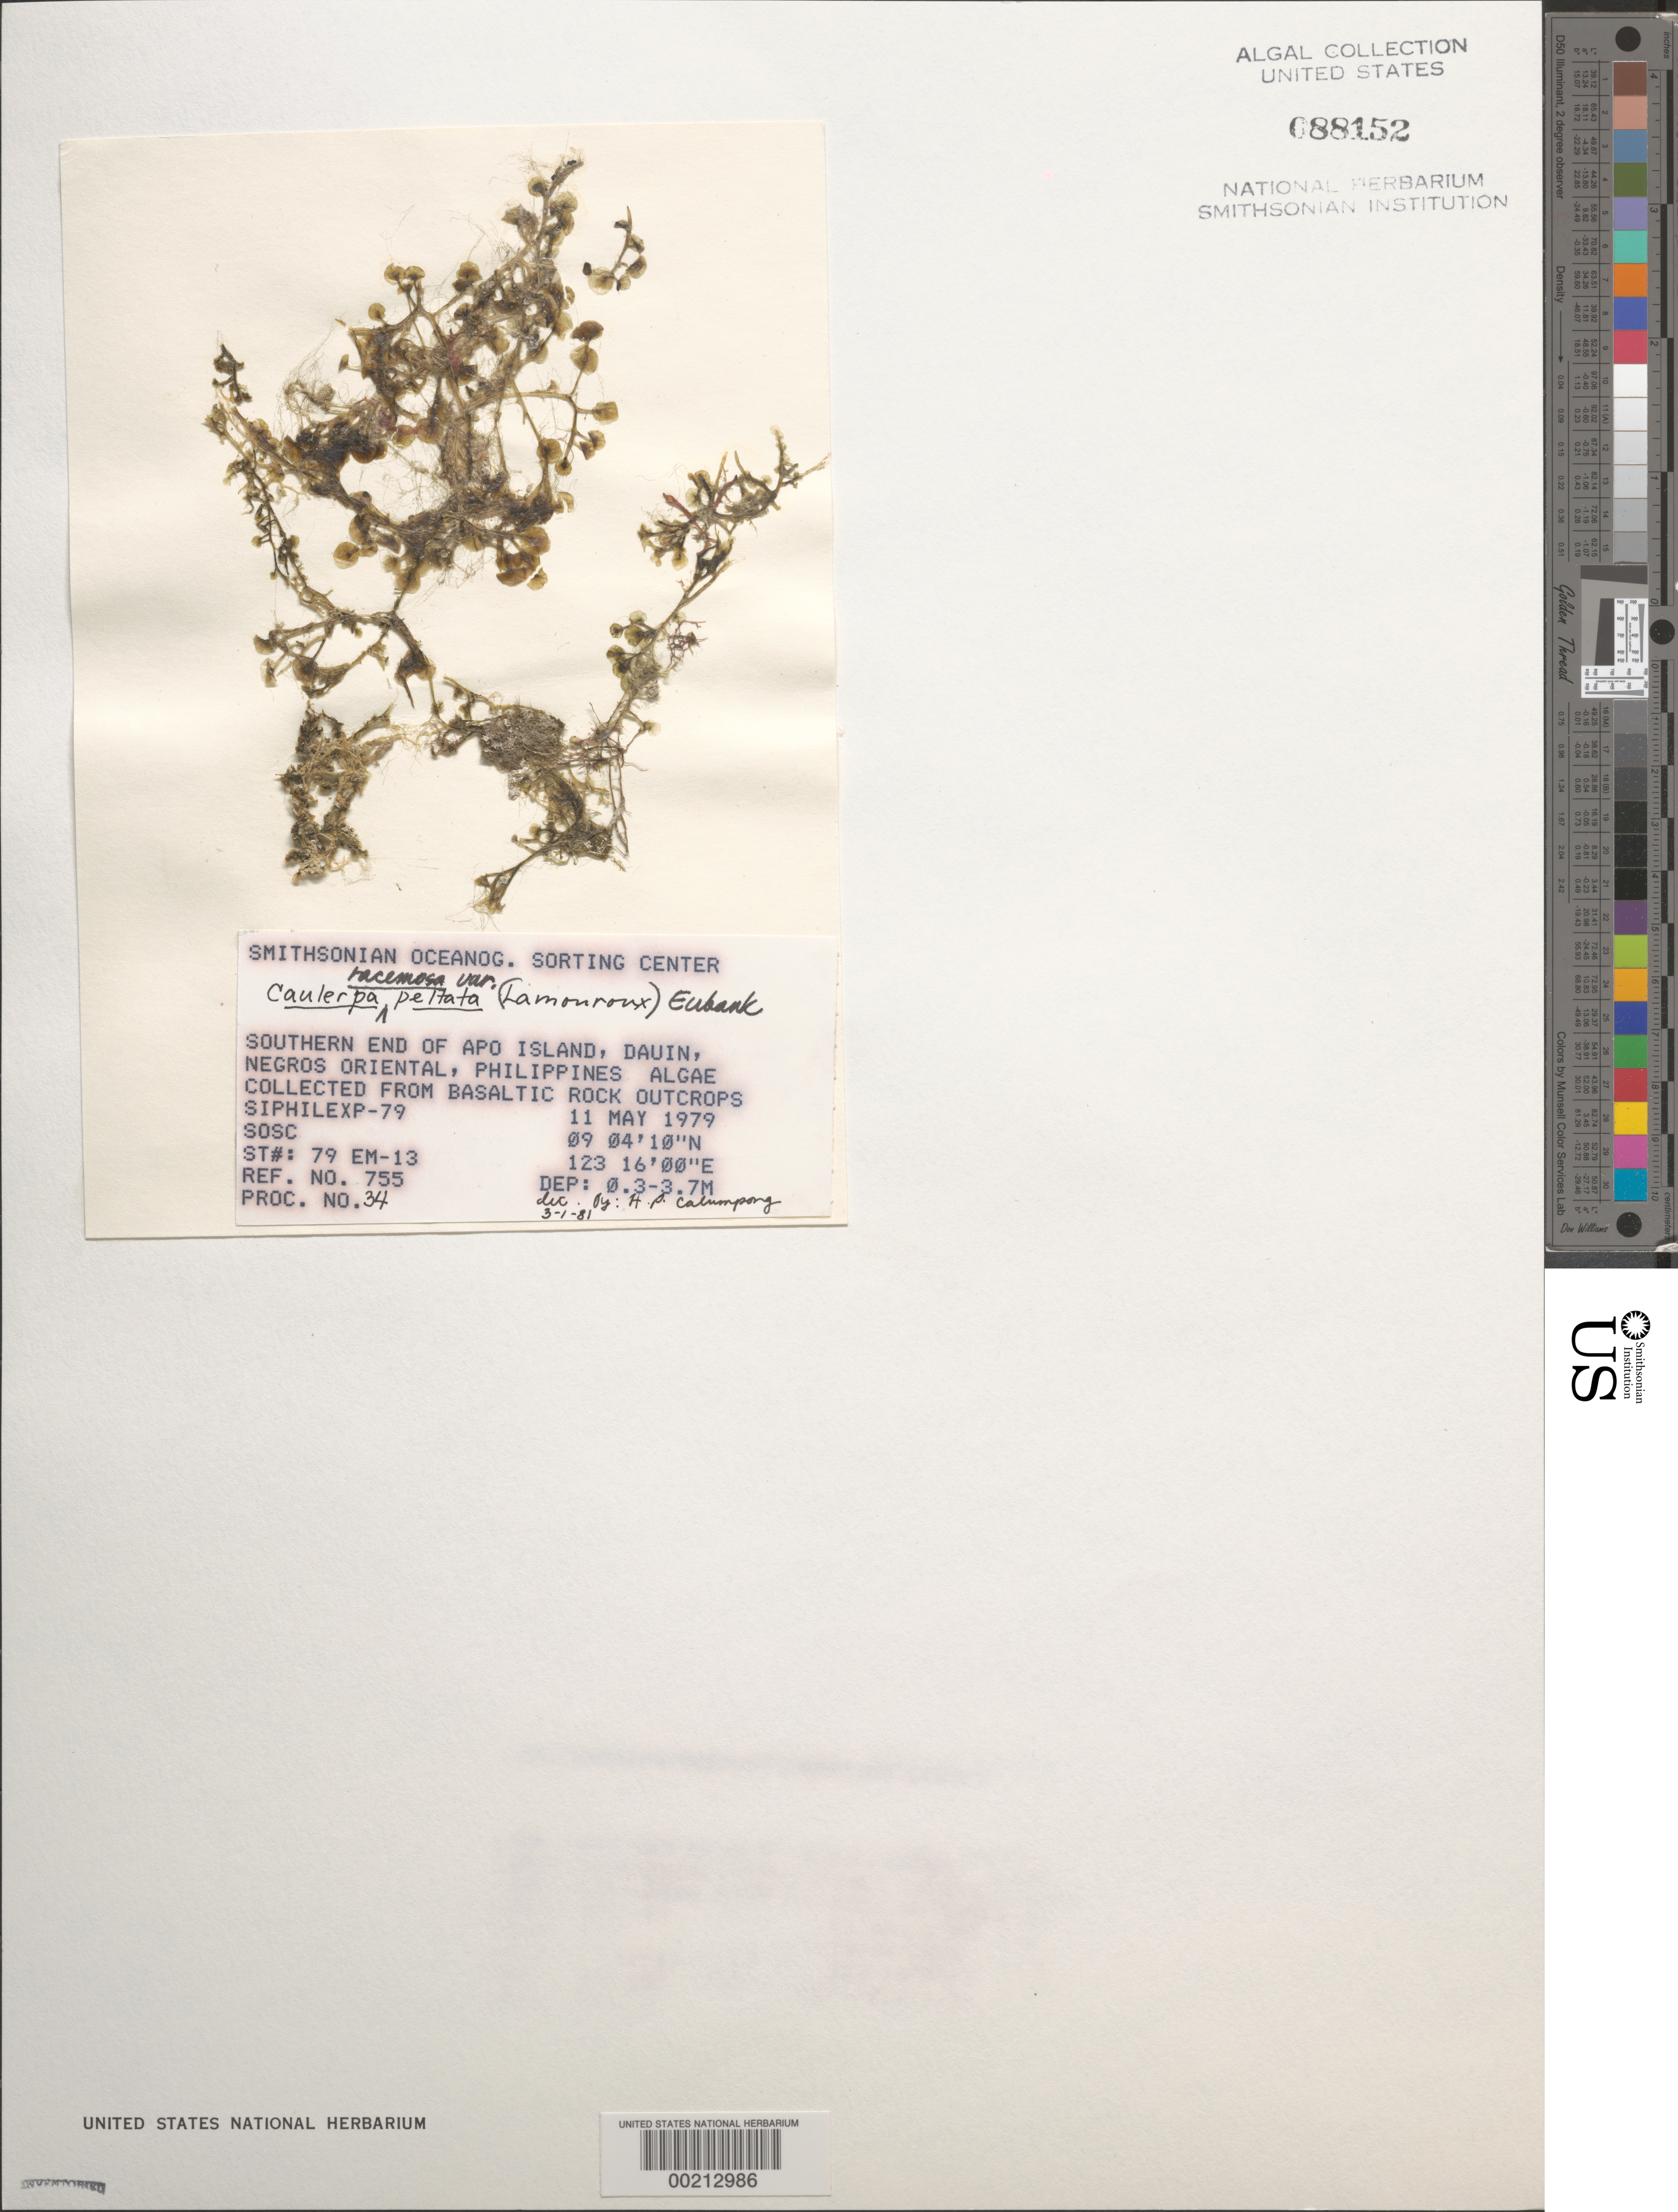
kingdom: Plantae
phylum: Chlorophyta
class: Ulvophyceae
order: Bryopsidales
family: Caulerpaceae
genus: Caulerpa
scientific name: Caulerpa racemosa var. peltata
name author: (J.V.Lamouroux) Eubank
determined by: Calumpong, H. P.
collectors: SOSC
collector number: Station 79 Em-13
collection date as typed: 11 May 1979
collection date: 1979-05-11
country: Philippines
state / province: Central Visayas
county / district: Negros Oriental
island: Negros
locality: Apo Island, Dauin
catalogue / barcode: US 88152